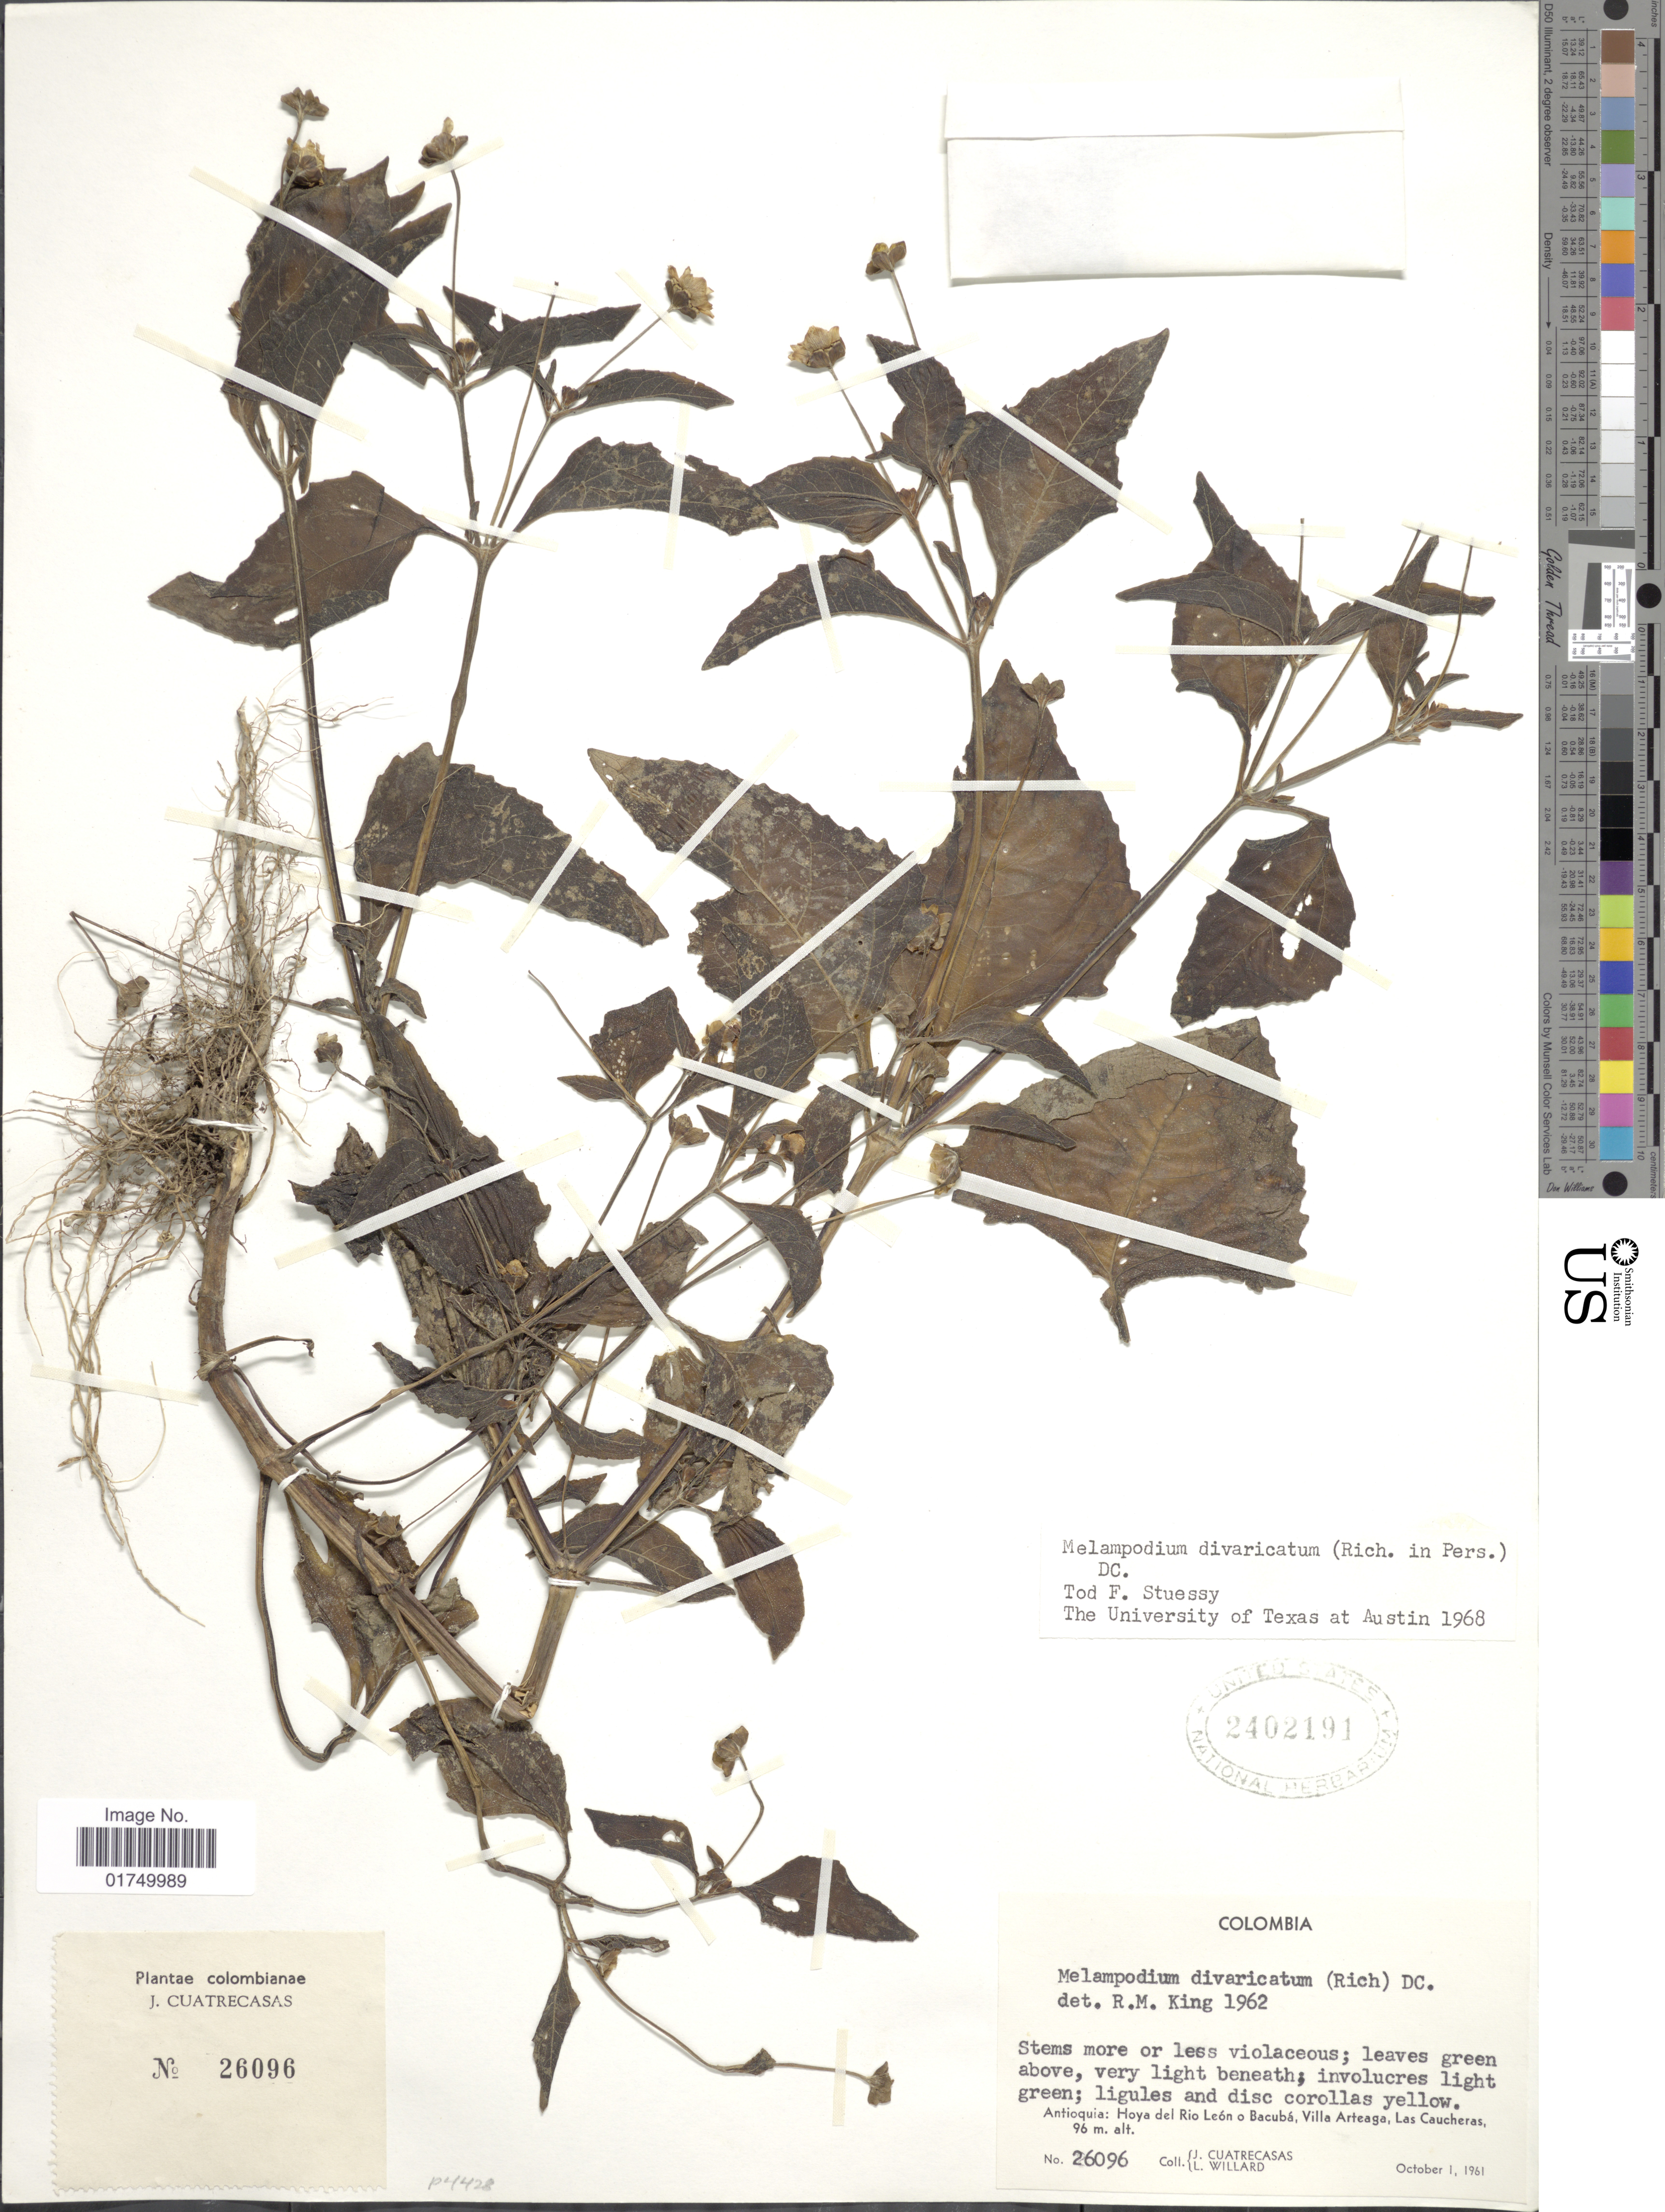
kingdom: Plantae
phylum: Tracheophyta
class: Magnoliopsida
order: Asterales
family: Asteraceae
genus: Melampodium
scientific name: Melampodium divaricatum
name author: (Rich.) DC.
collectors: J. Cuatrecasas & L. Willard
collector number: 26096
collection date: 1961-10-01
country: Colombia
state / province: Antioquia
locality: Antioquia: Hoya del Rio León o Bacubá, Villa Arteaga, Las Caucheras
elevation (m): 96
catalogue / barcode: US 2402191